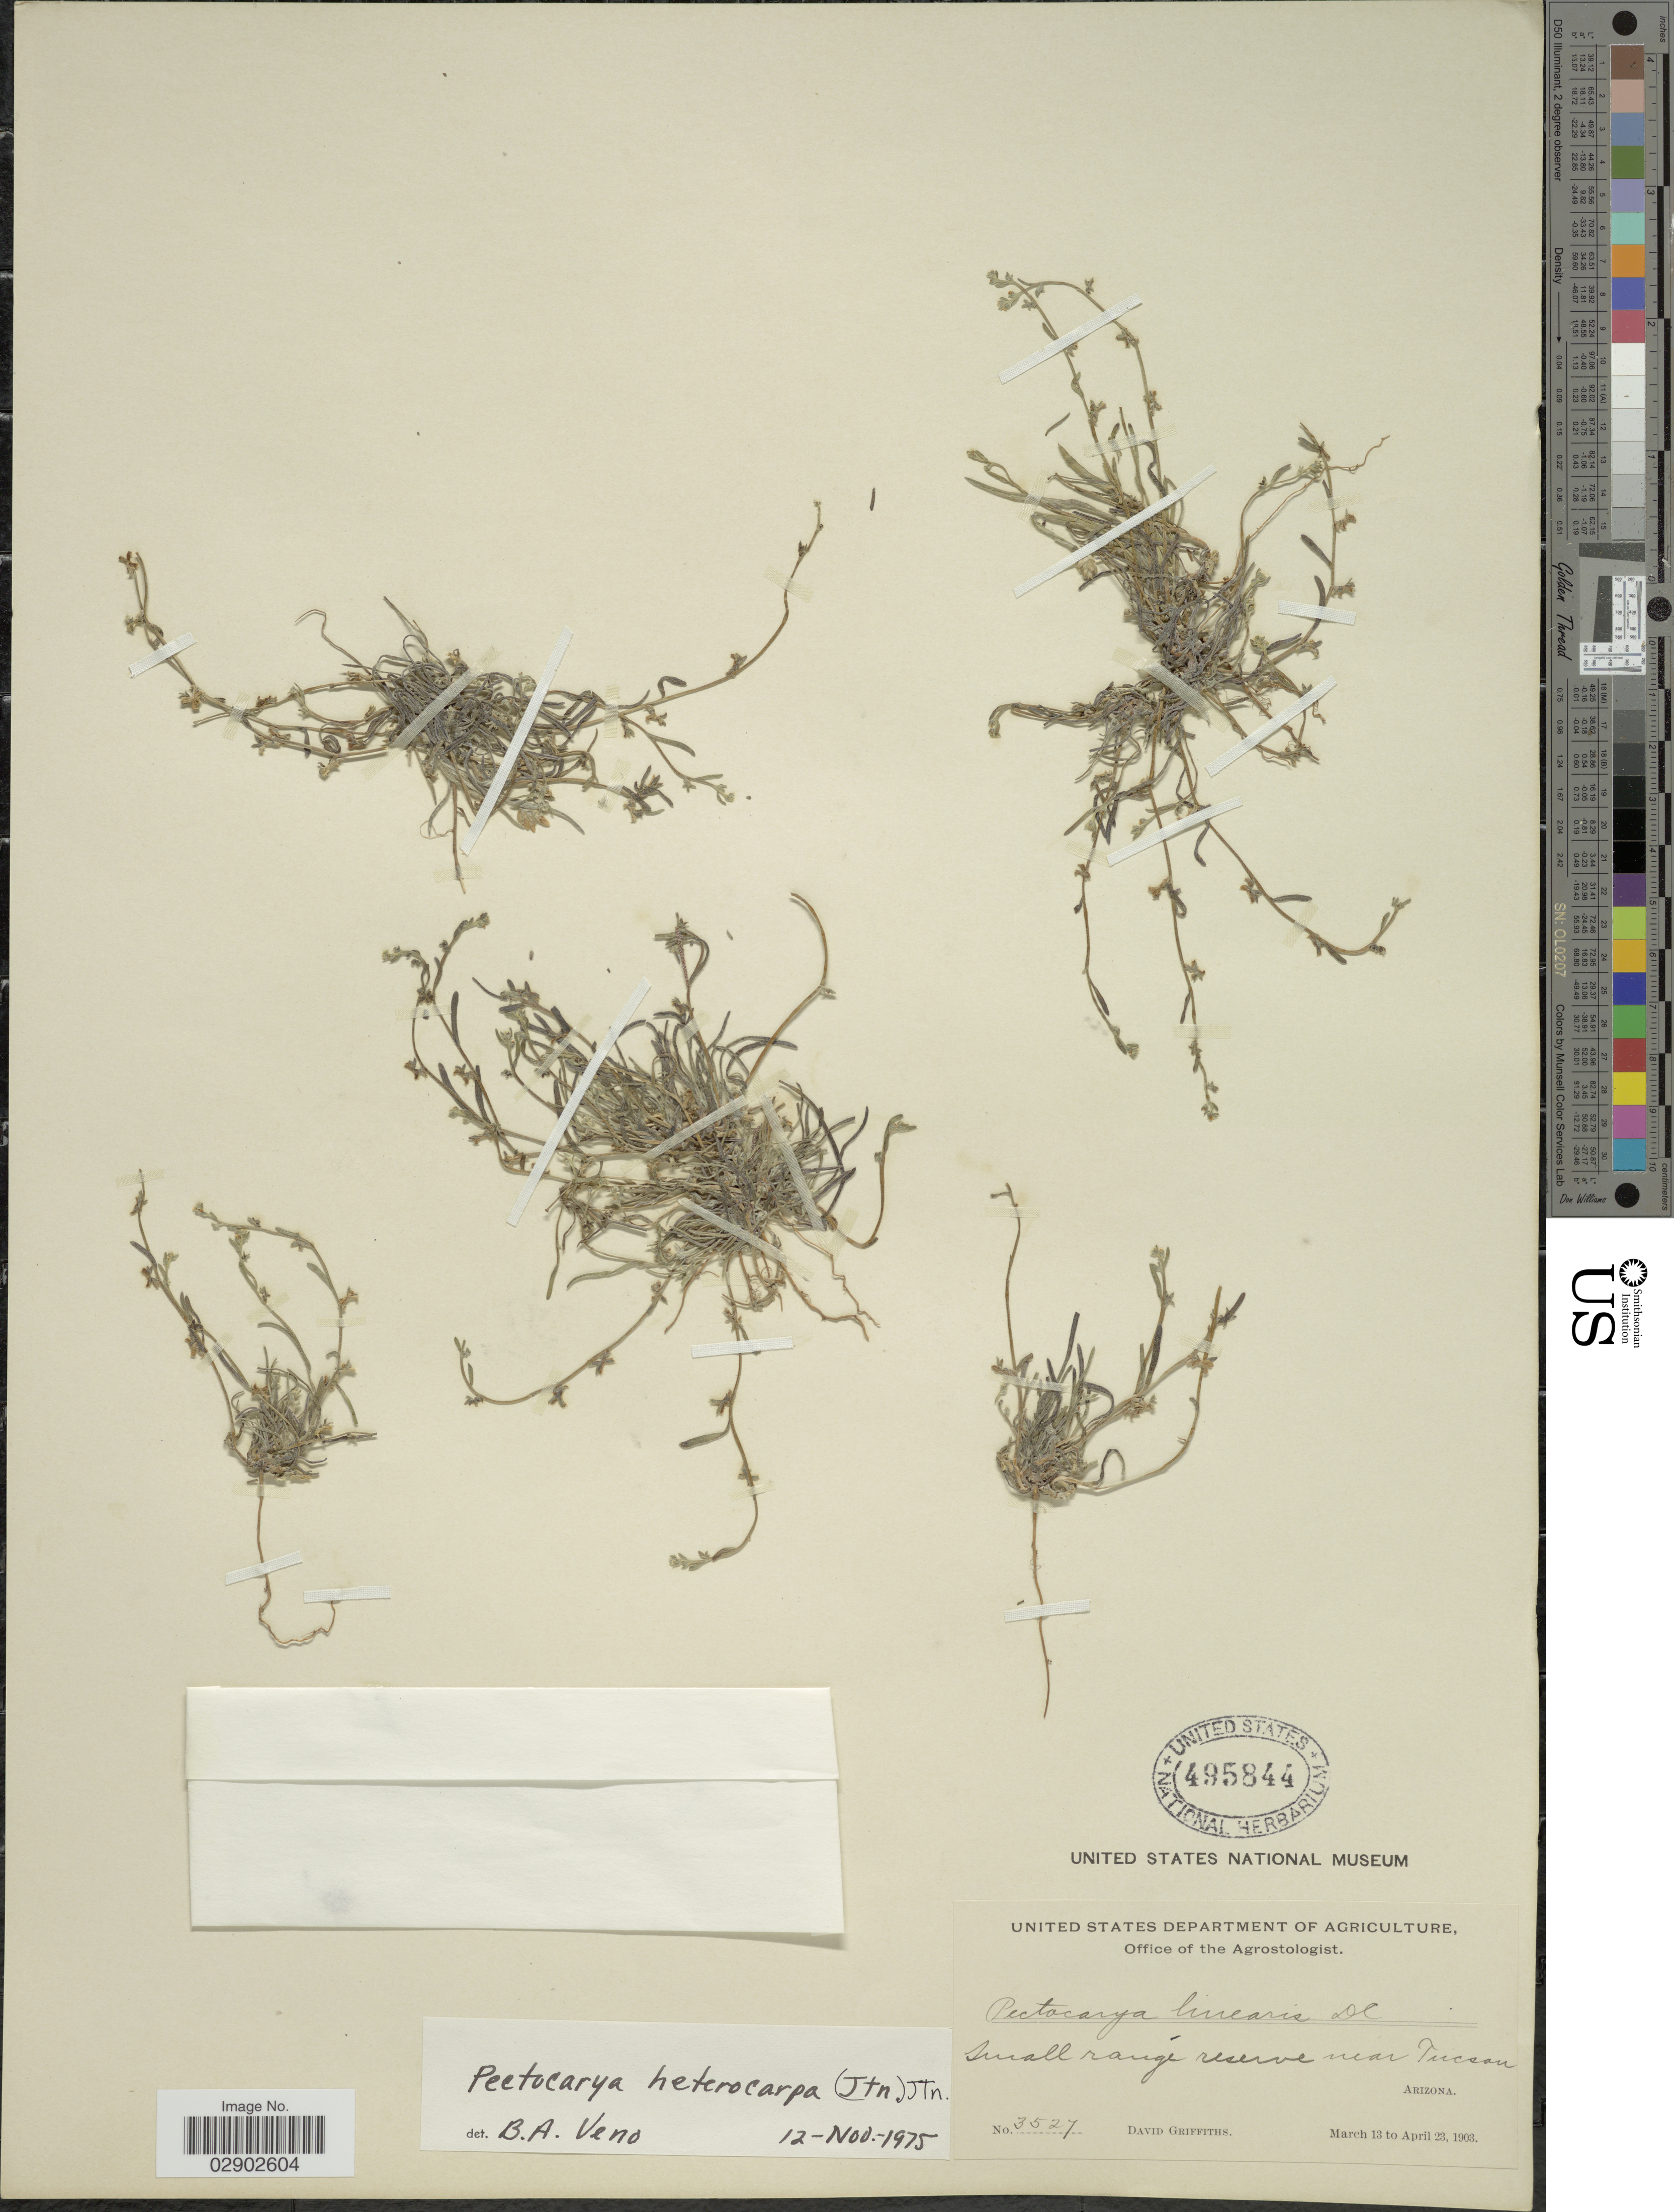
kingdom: Plantae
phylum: Tracheophyta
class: Magnoliopsida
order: Boraginales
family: Boraginaceae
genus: Pectocarya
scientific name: Pectocarya heterocarpa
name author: (I.M. Johnst.) I.M. Johnst.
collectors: D. Griffiths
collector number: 3527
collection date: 1903-03-13/1903-04-23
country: United States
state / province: Arizona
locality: Small range reserve near Tucson.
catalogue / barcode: US 495844